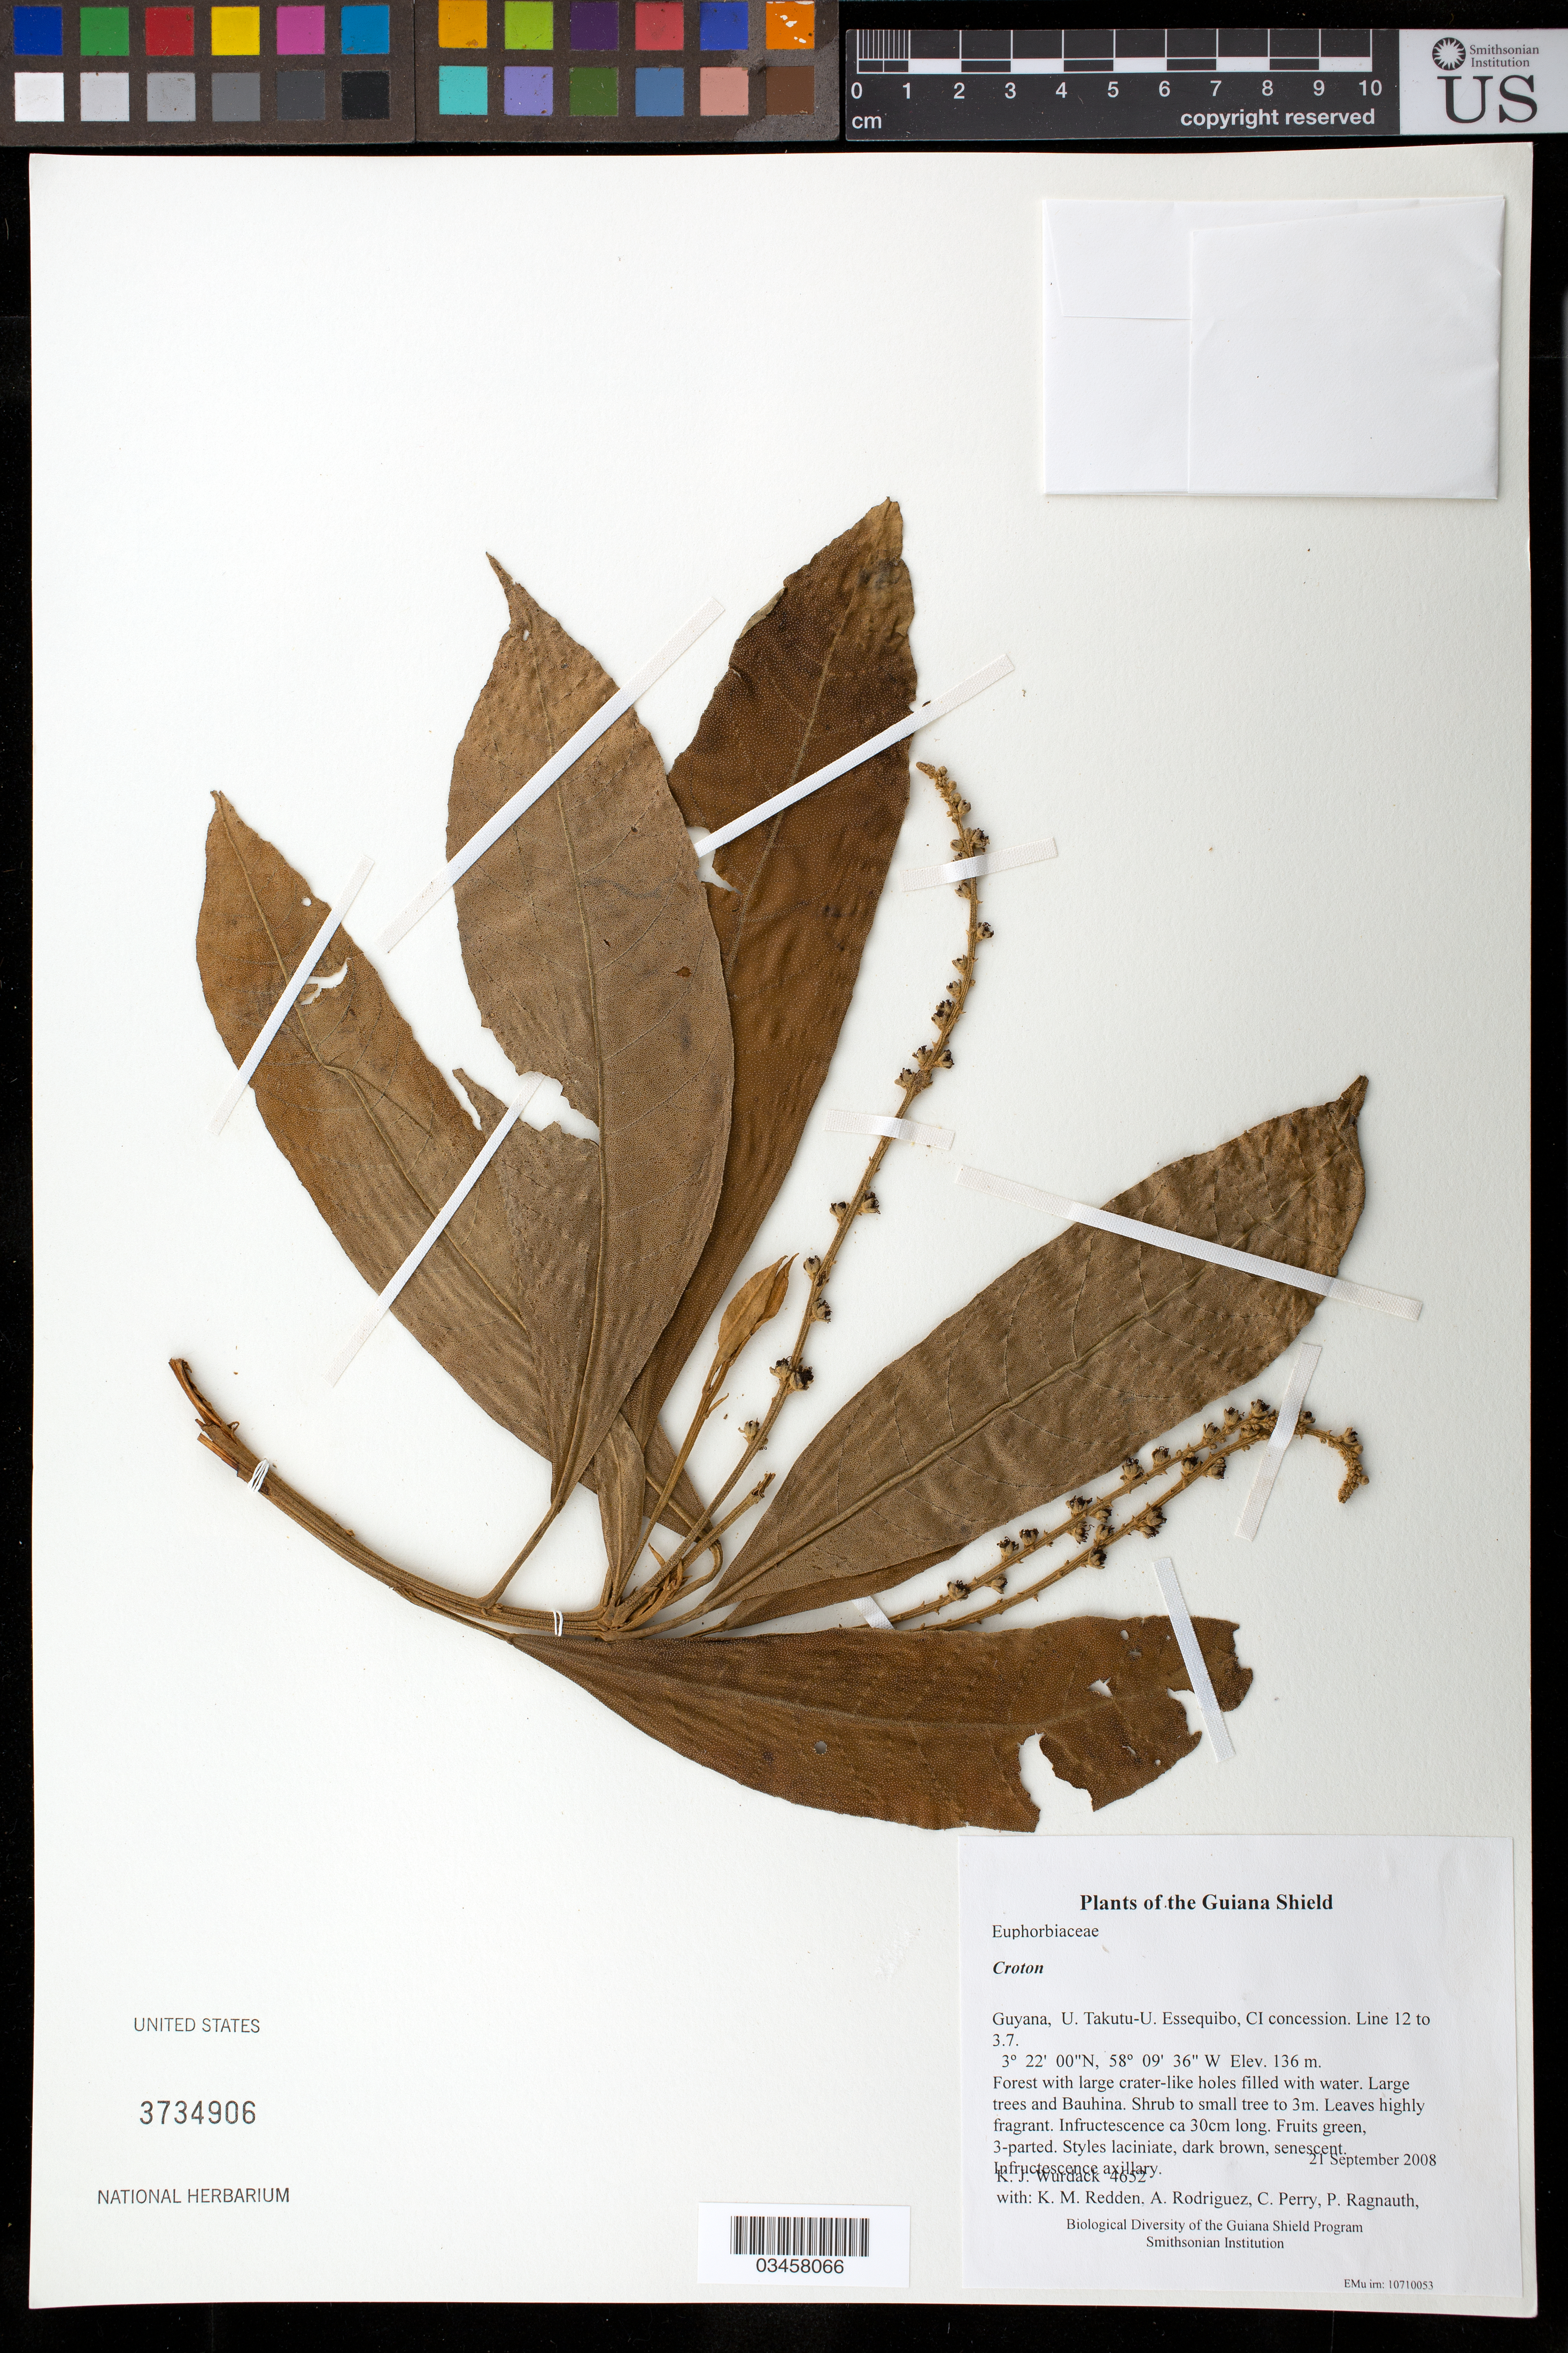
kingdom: Plantae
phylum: Tracheophyta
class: Magnoliopsida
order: Malpighiales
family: Euphorbiaceae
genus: Croton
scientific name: Croton sp.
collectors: K. Wurdack, K. M. Redden, A. Rodriguez, C. Perry, P. Ragnauth, N. John, H. James & H. Simon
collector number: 4652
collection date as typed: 21 September 2008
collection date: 2008-09-21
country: Guyana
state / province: U. Takutu-U. Essequibo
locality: CI concession. Line 12 to 3.7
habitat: Forest with large crater-like holes filled with water. Large trees and Bauhina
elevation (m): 136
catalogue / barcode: US 3734906